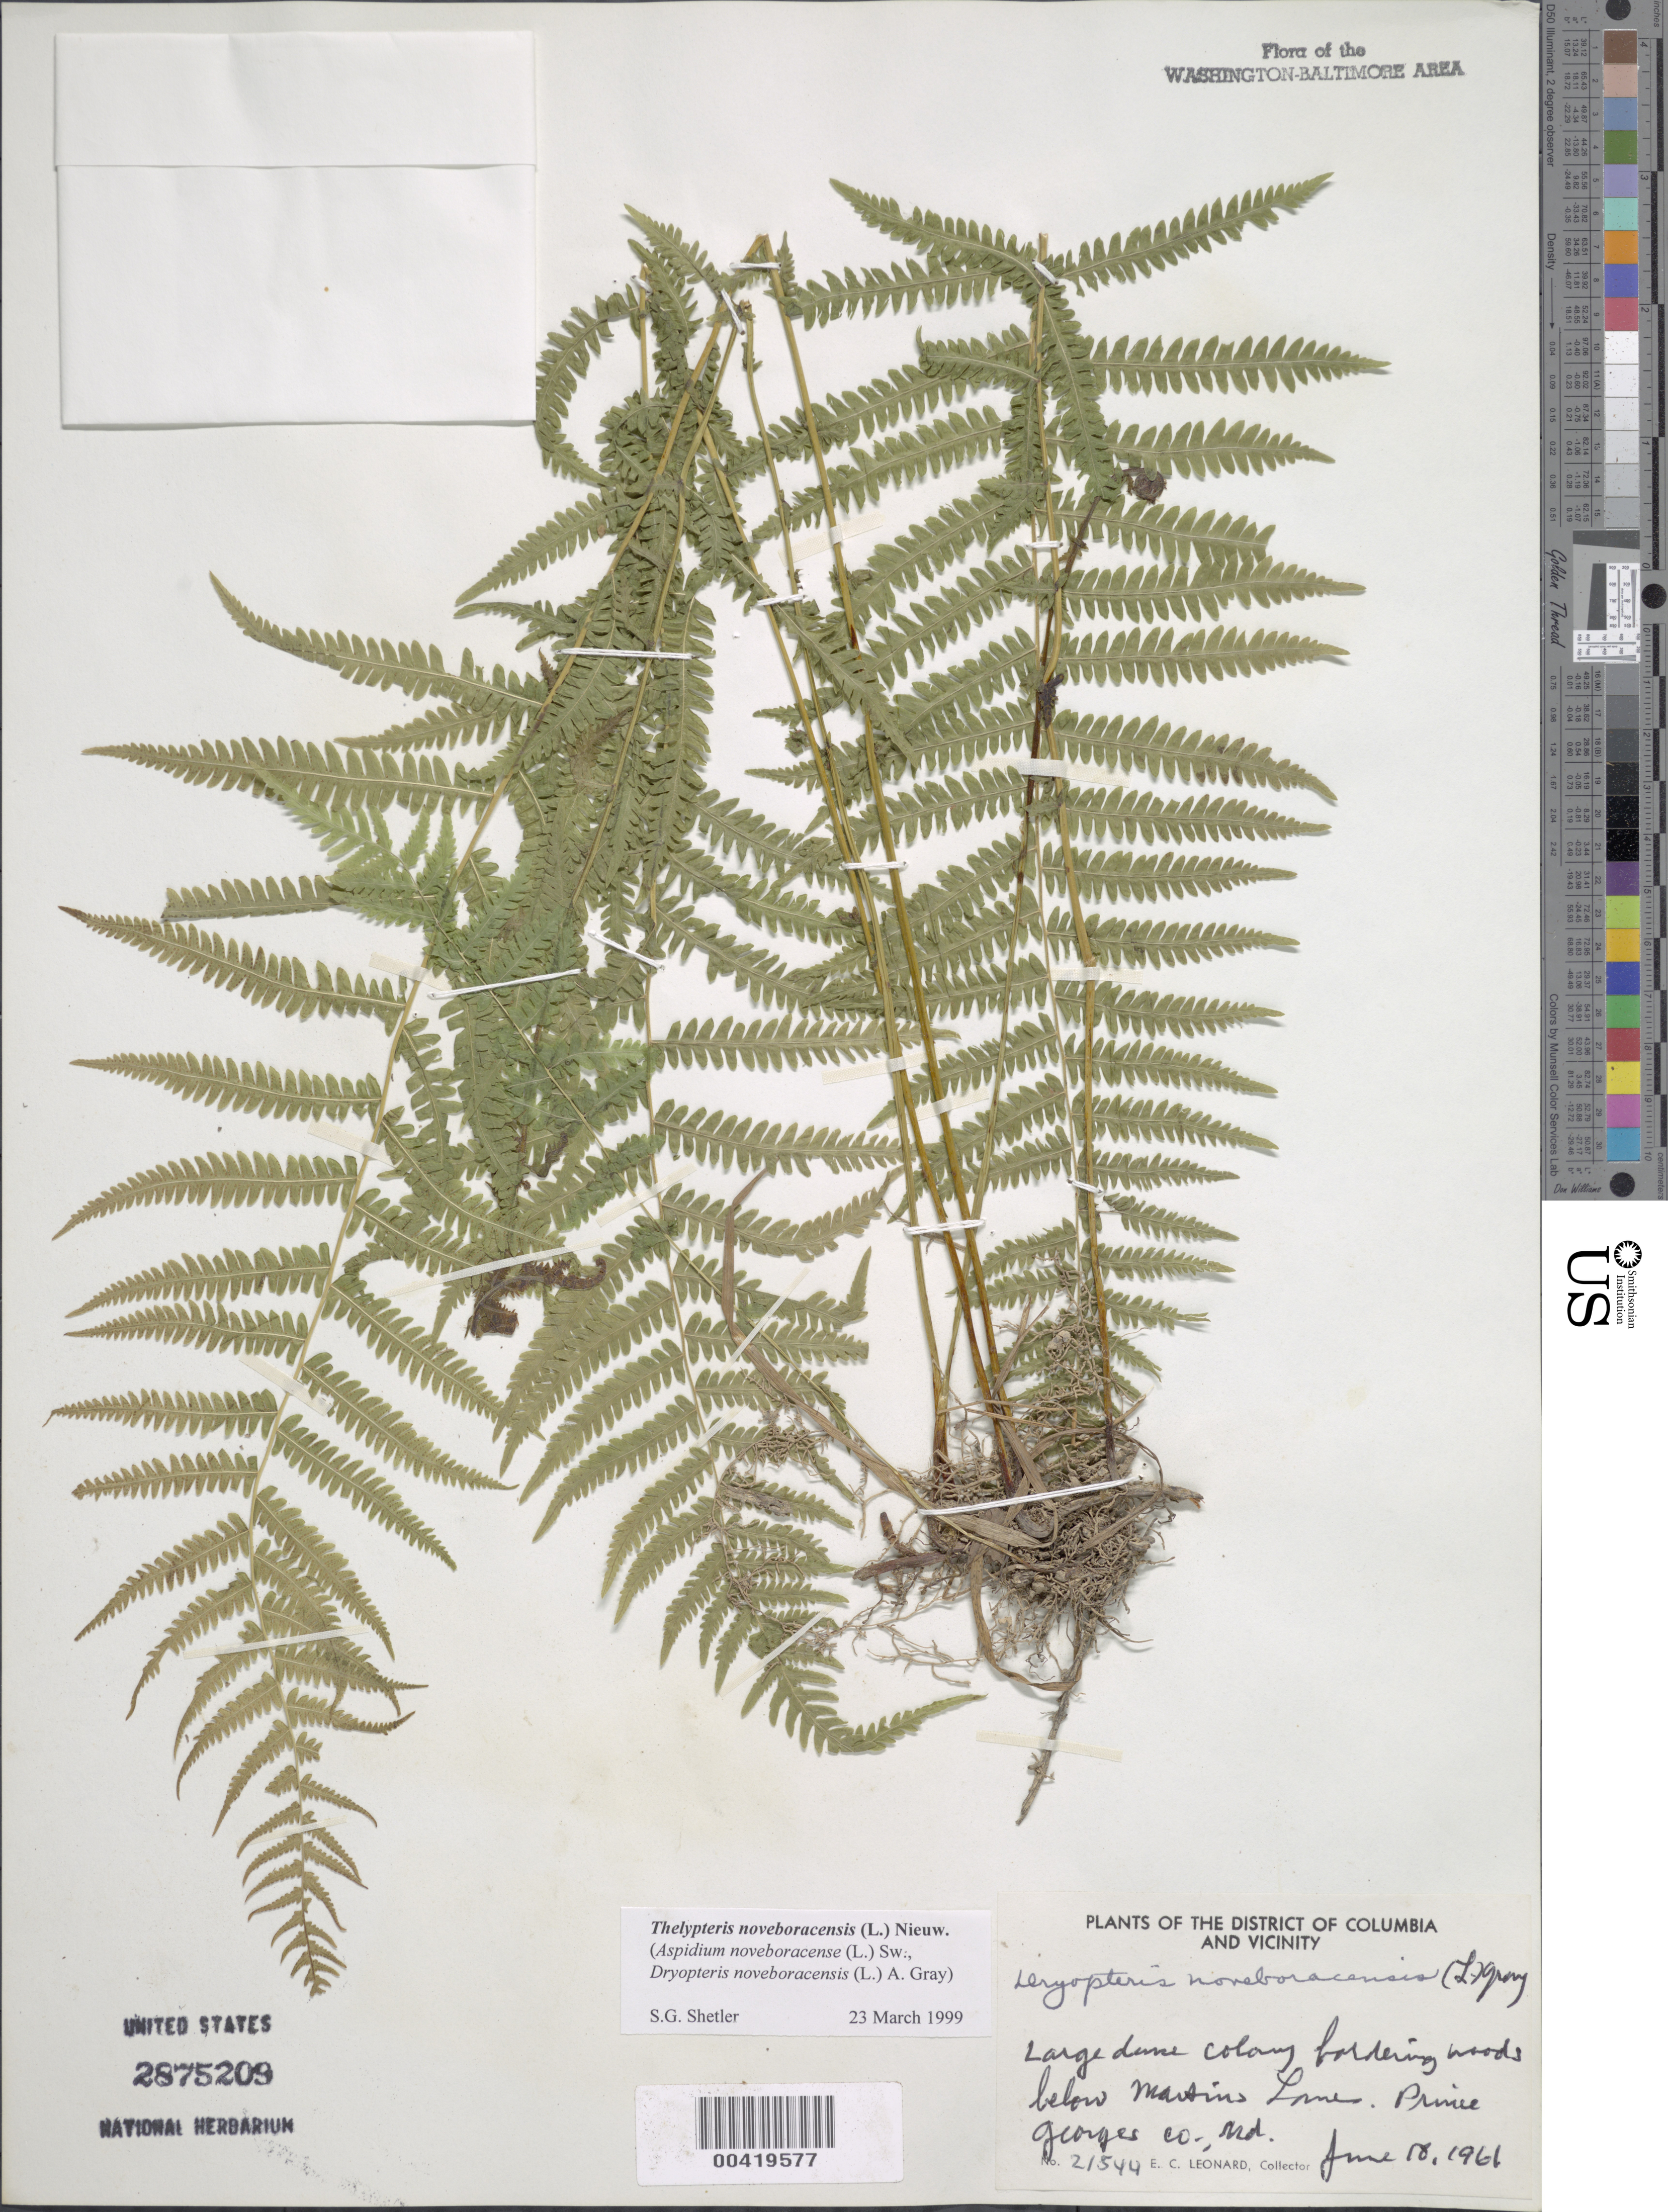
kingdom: Plantae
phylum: Tracheophyta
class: Polypodiopsida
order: Polypodiales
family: Thelypteridaceae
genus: Parathelypteris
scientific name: Parathelypteris noveboracensis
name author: (L.) Ching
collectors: E. C. Leonard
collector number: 21544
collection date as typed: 18 Jun 1961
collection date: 1961-06-18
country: United States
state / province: Maryland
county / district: Prince George's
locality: Briar Ditch below Martins Lane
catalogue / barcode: US 2875209